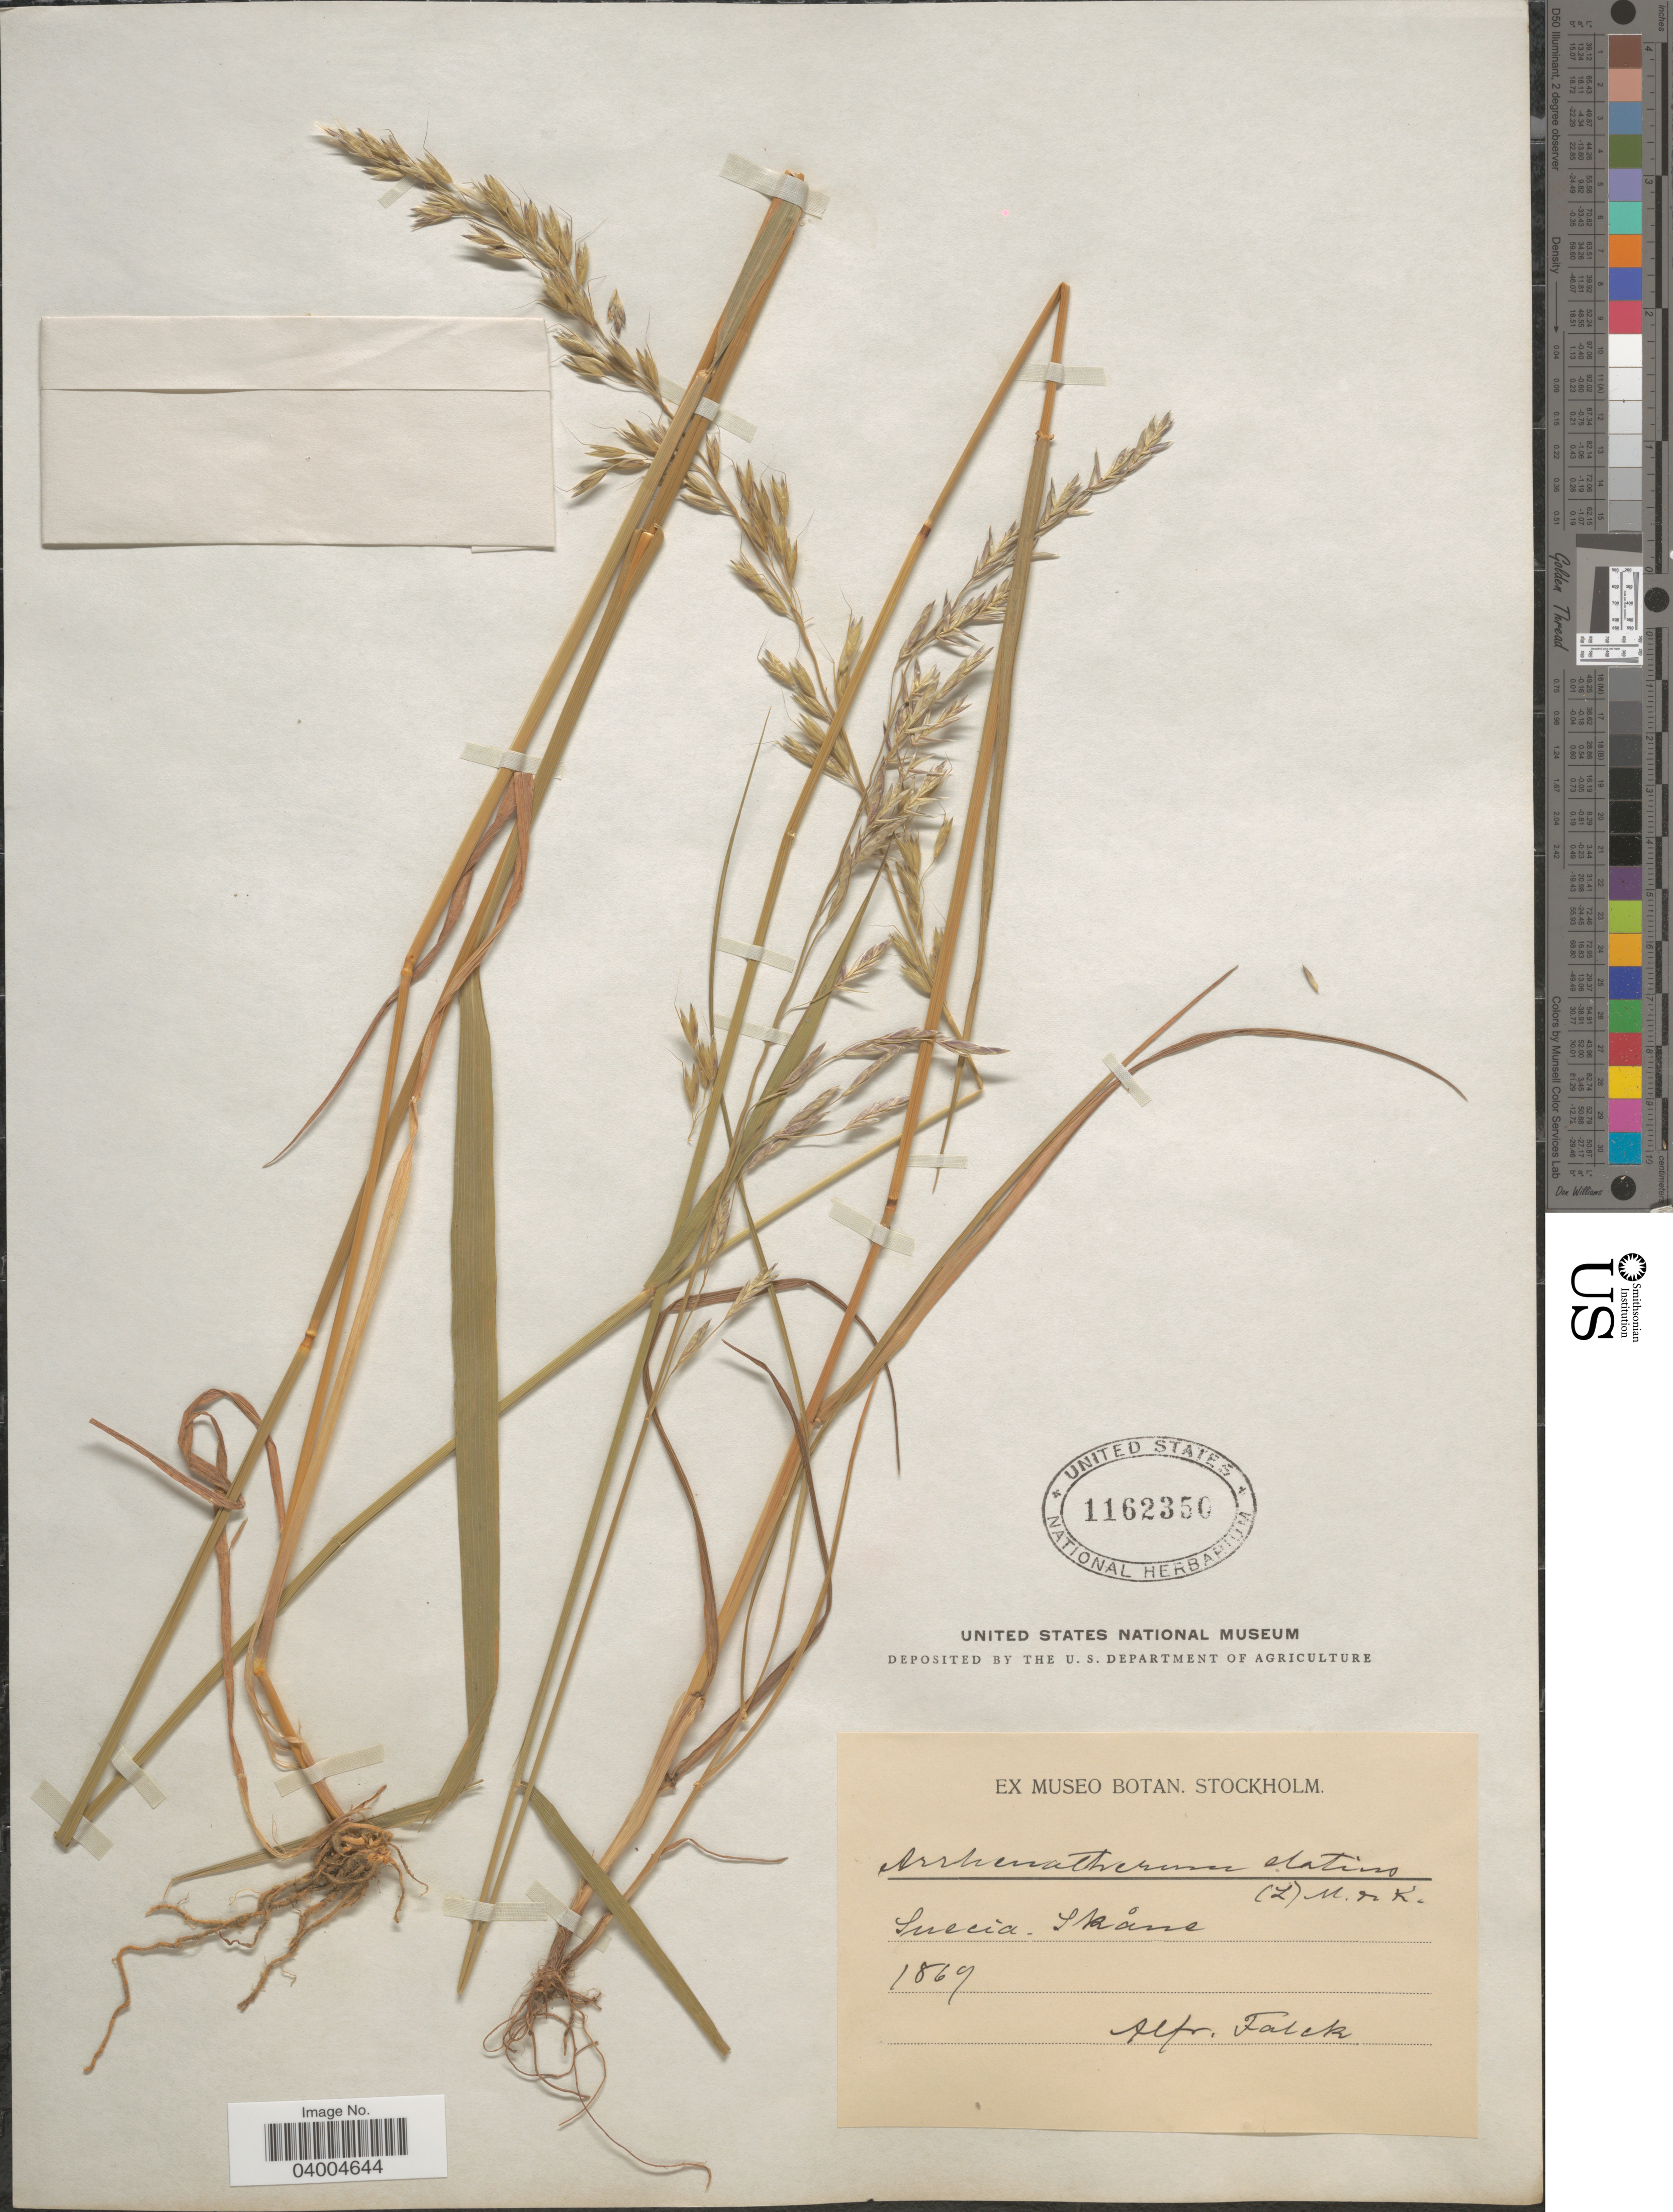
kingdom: Plantae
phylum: Tracheophyta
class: Liliopsida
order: Poales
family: Poaceae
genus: Arrhenatherum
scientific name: Arrhenatherum elatius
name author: (L.) J. Presl & C. Presl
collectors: A. Falck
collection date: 1869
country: Sweden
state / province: Skåne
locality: Suecia.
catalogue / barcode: US 1162350